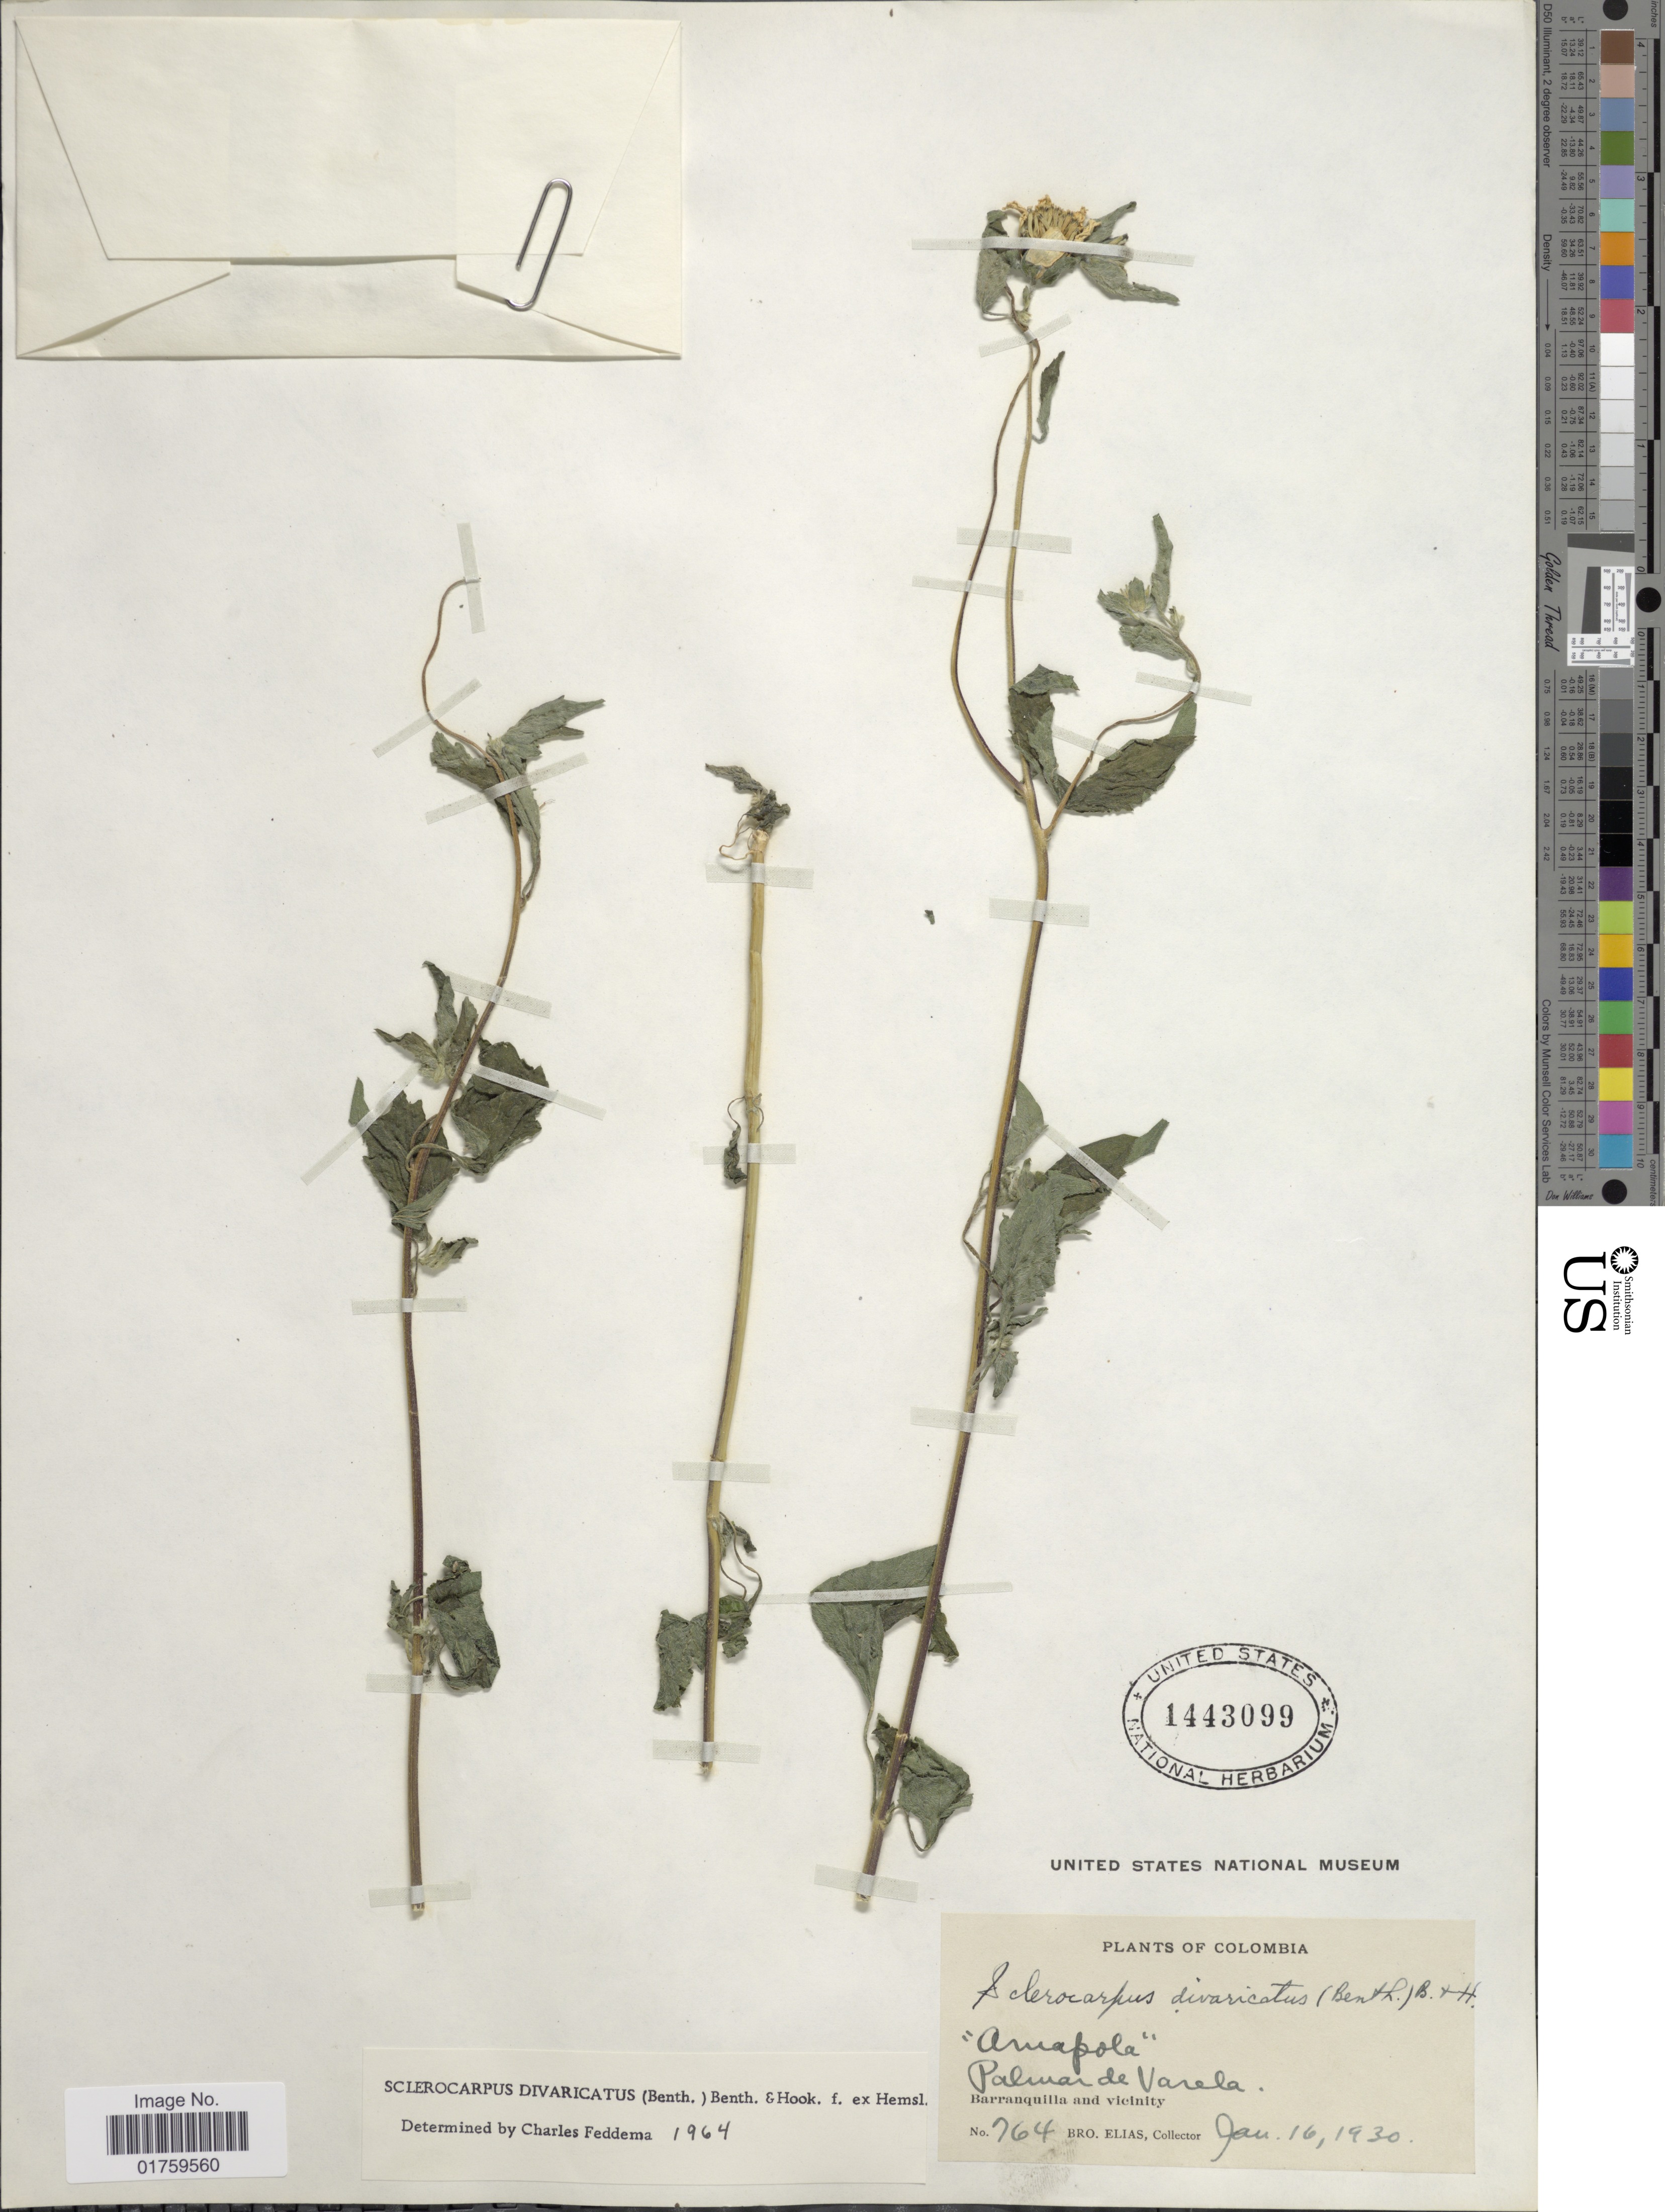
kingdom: Plantae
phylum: Tracheophyta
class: Magnoliopsida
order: Asterales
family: Asteraceae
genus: Sclerocarpus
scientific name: Sclerocarpus divaricatus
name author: (Benth.) Benth. & Hook. f. ex Hemsl.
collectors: Bro. Elias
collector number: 764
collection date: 1930-01-16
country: Colombia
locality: Amapola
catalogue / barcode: US 1443099